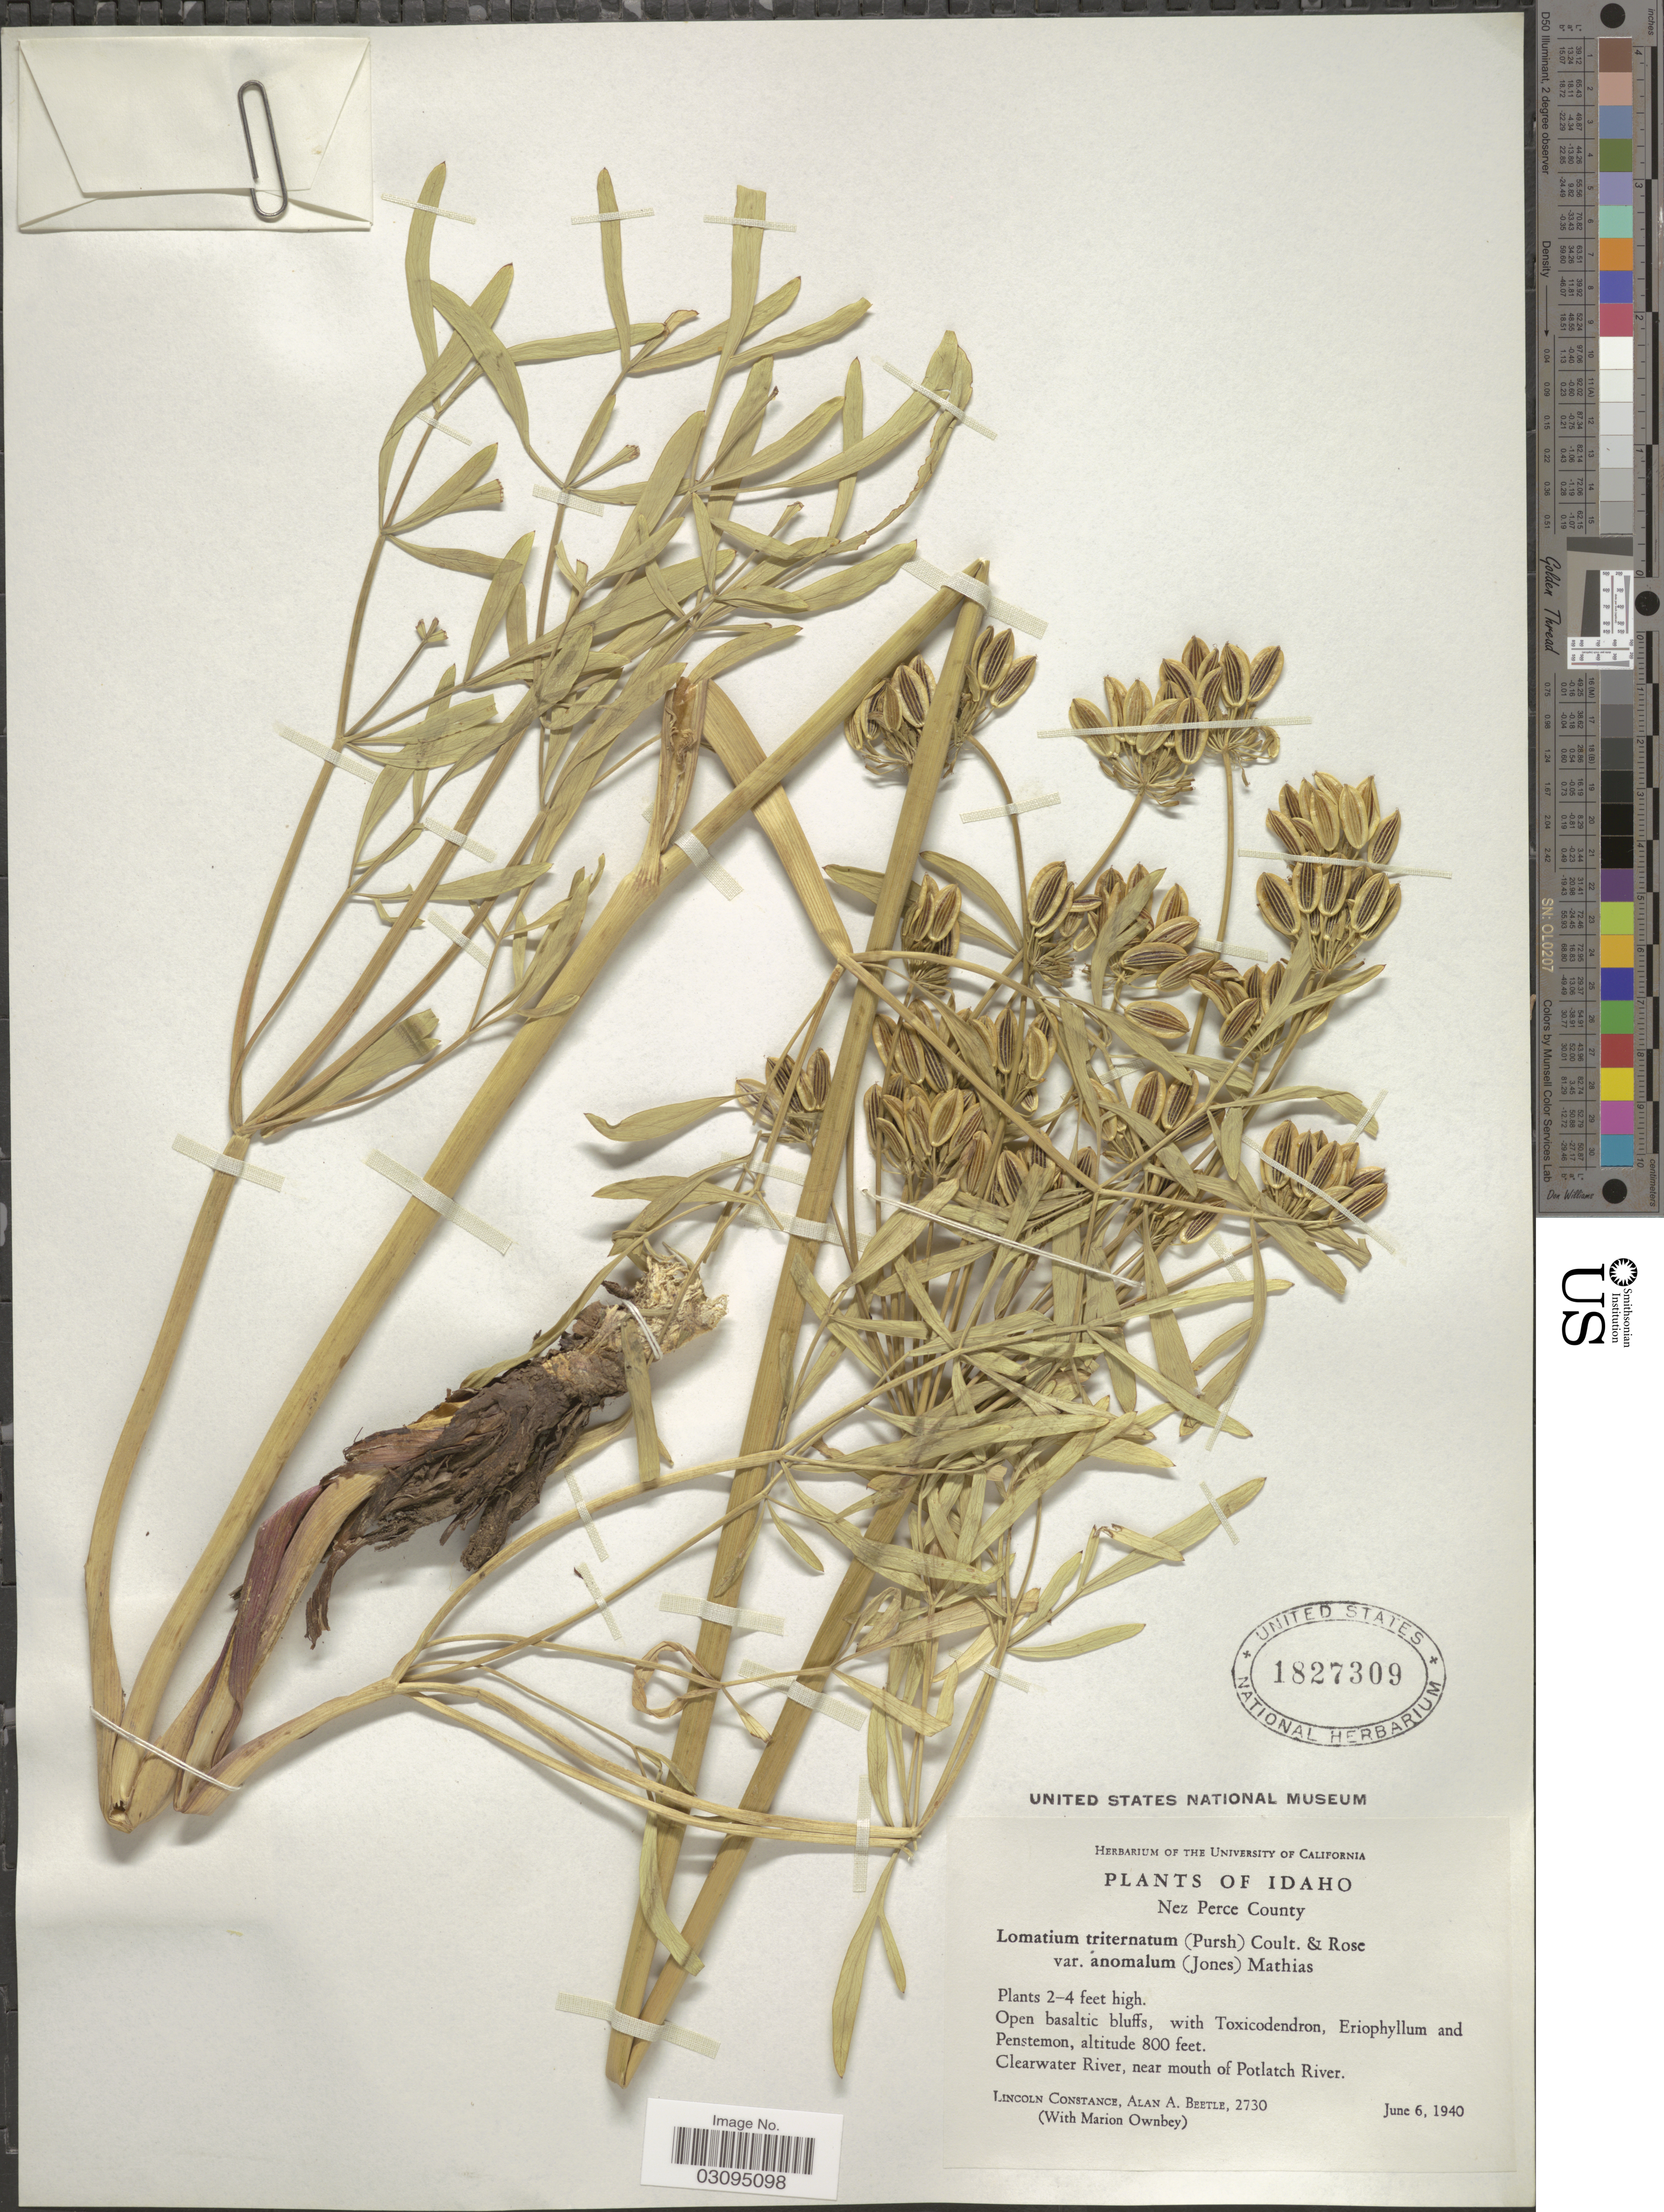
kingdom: Plantae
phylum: Tracheophyta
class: Magnoliopsida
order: Apiales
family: Apiaceae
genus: Lomatium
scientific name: Lomatium triternatum var. anomalum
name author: (M.E. Jones ex J.M. Coult. & Rose) Mathias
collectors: L. Constance, A. A. Beetle & M. Ownbey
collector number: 2730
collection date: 1940-06-06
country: United States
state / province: Idaho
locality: Nez Perce County. Clearwater River, near mouth of Potlach River.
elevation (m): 244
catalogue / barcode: US 1827309